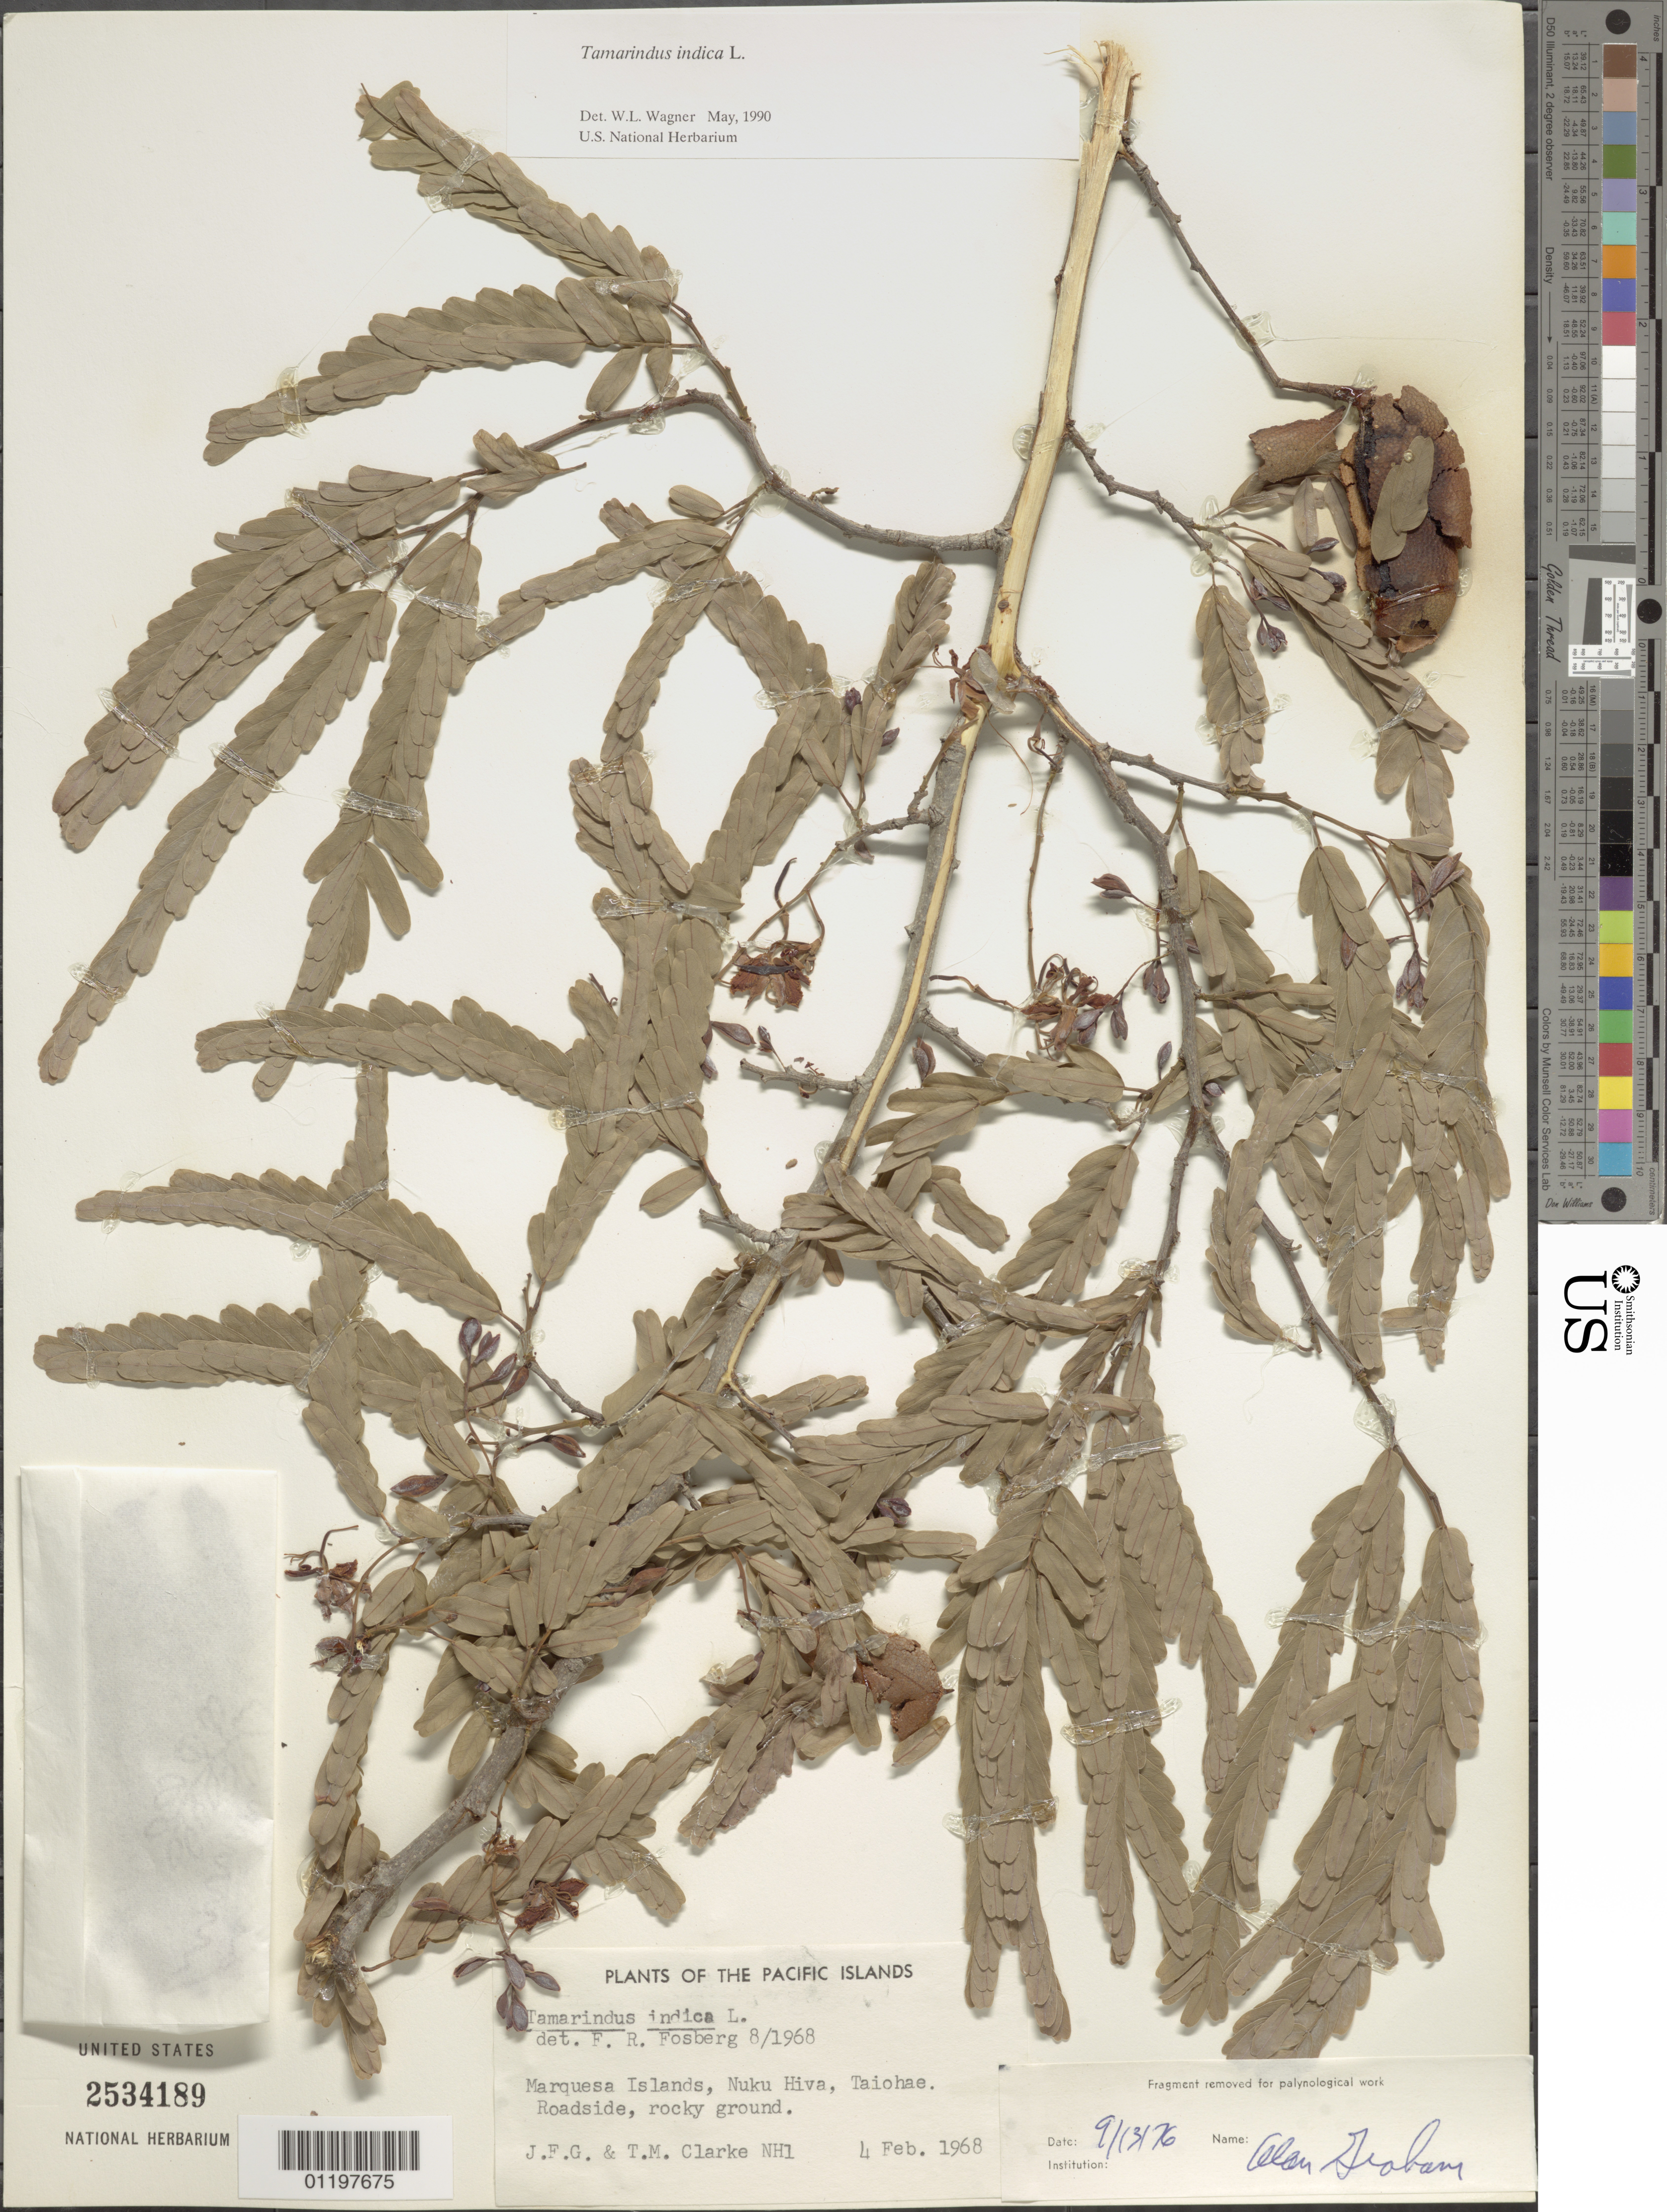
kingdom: Plantae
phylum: Tracheophyta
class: Magnoliopsida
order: Fabales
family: Fabaceae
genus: Tamarindus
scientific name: Tamarindus indica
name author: L.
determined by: Wagner, W. L., (BOT), Smithsonian Institution - National Museum of Natural History (UNITED STATES)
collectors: J. F. Clarke & T. M. Clarke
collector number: NH1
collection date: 1968-02-04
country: French Polynesia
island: Nuku Hiva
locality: Taiohae roadside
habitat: Rocky ground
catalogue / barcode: US 2534189